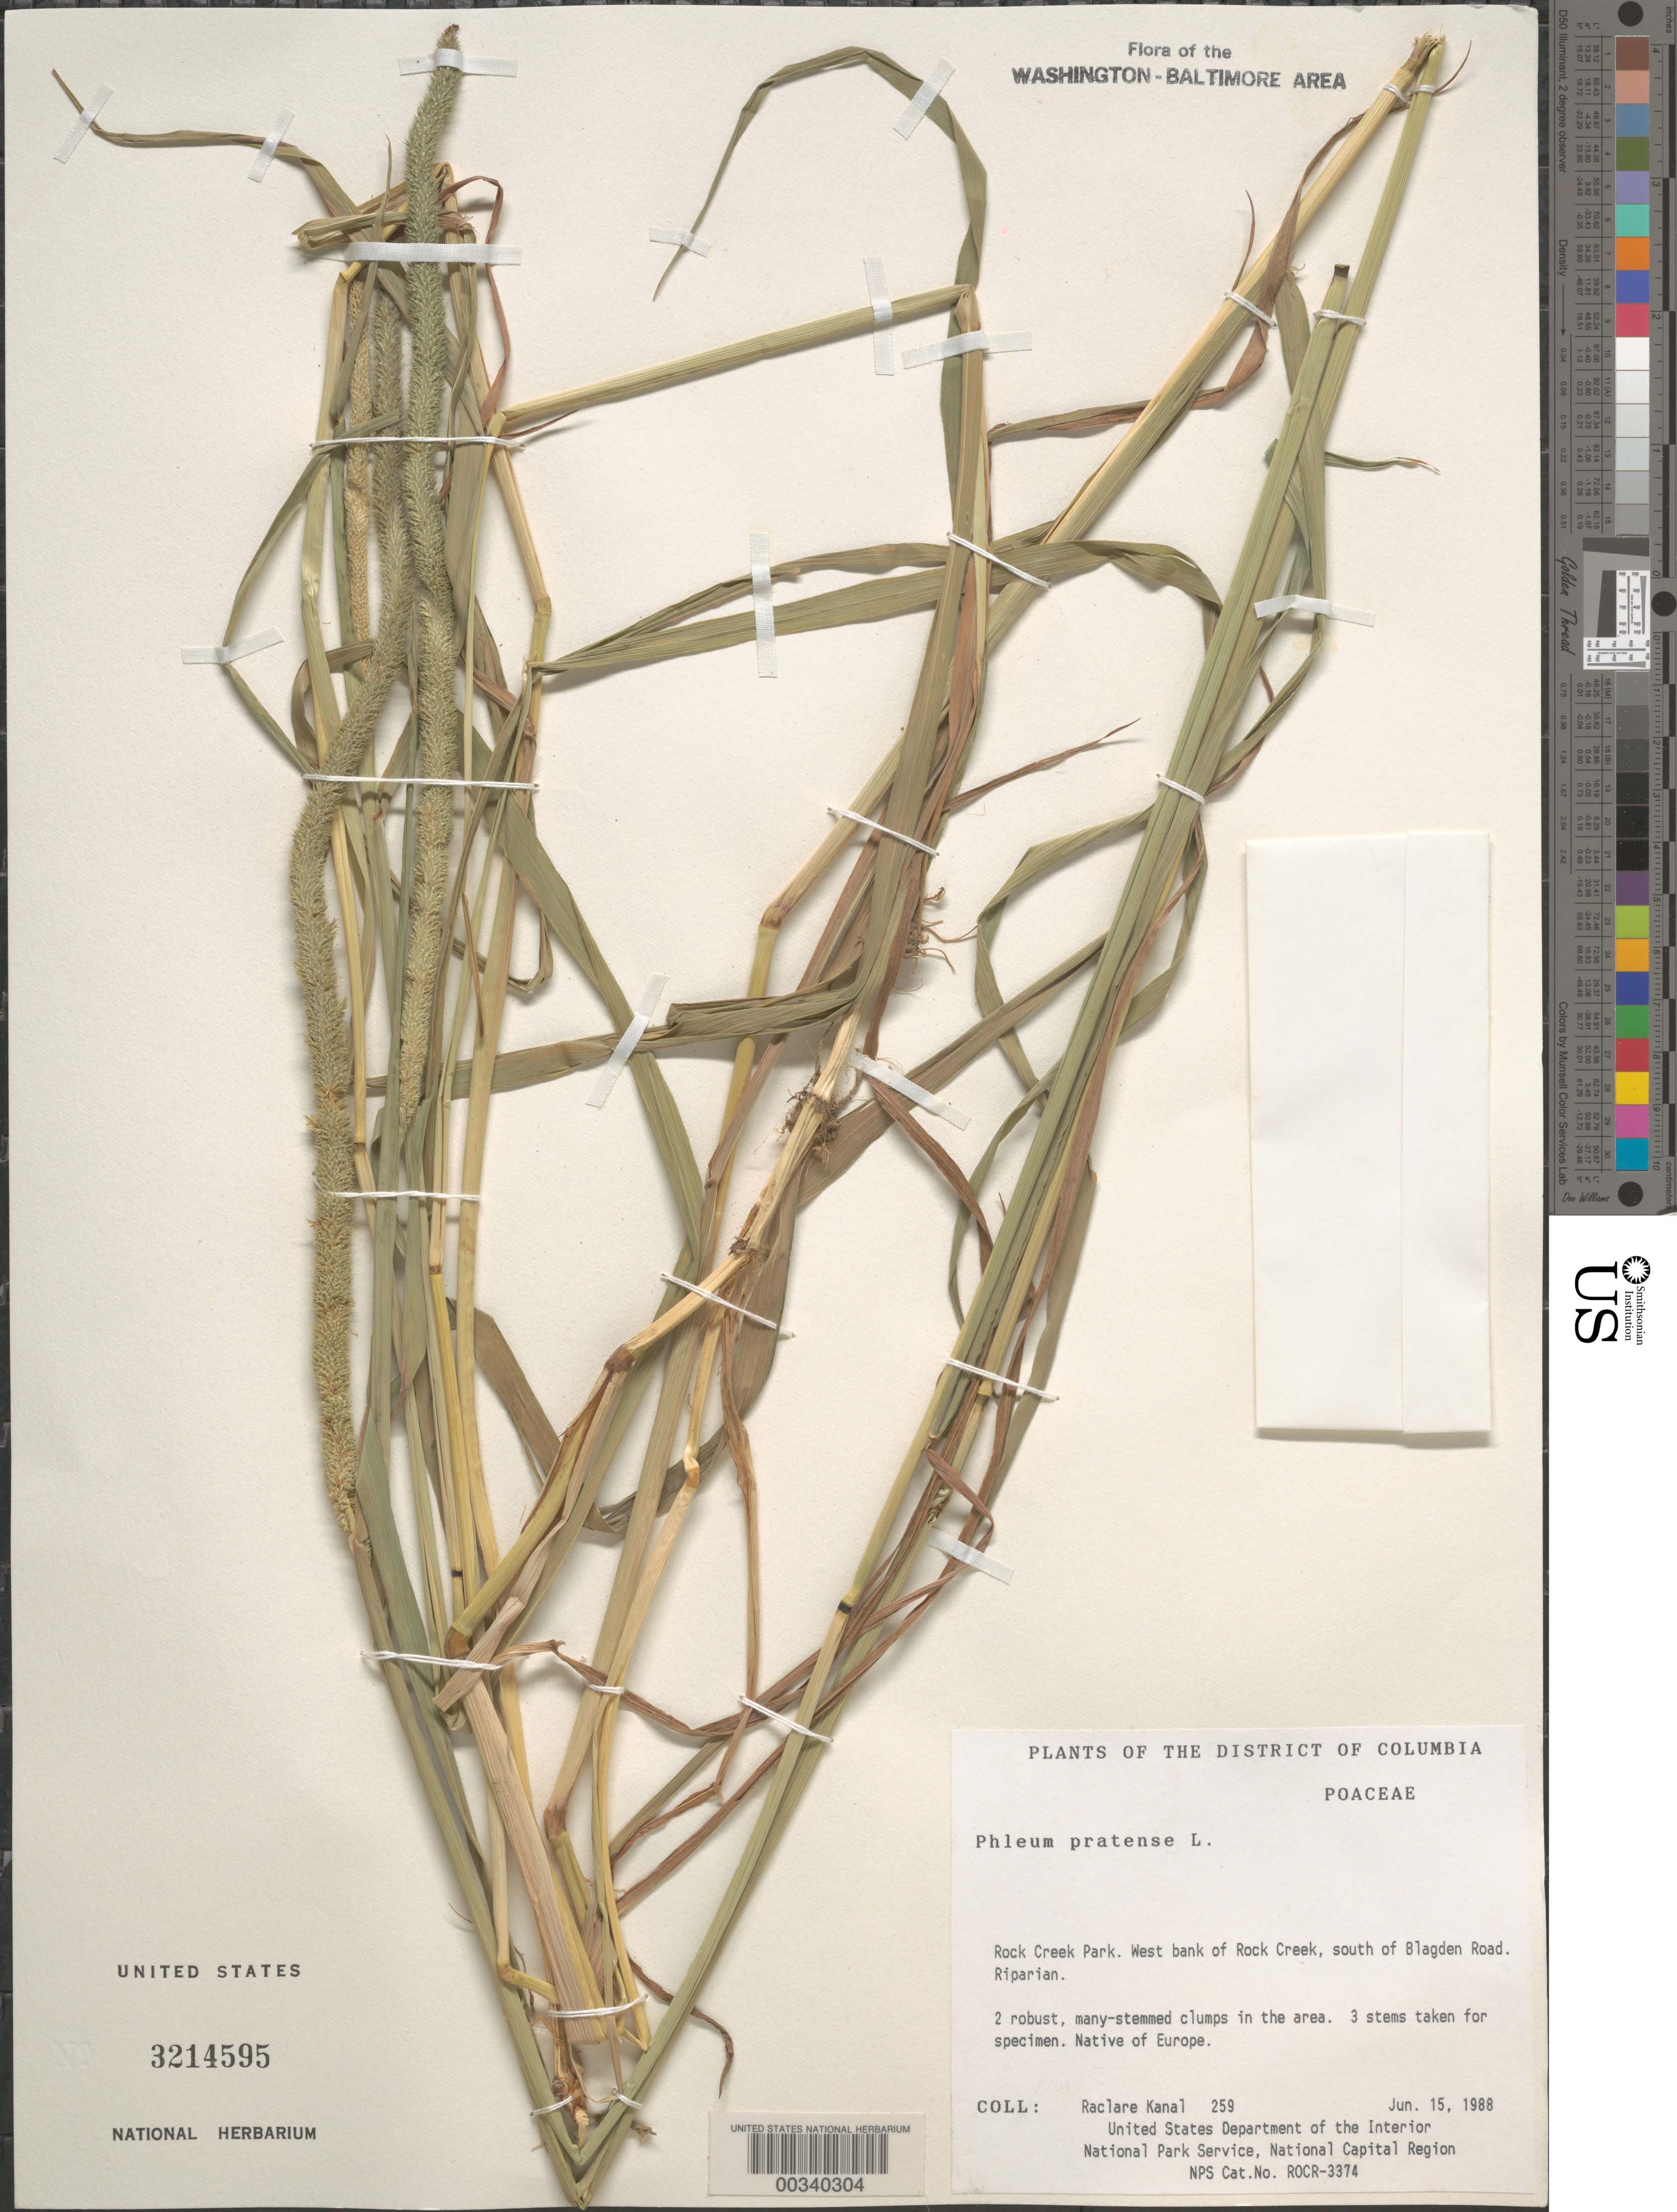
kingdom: Plantae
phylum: Tracheophyta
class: Liliopsida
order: Poales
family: Poaceae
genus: Phleum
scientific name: Phleum pratense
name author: L.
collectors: R. Kanal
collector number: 259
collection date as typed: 15 Jun 1988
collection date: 1988-06-15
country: United States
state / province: District of Columbia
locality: Rock Creek Park. W bank of creek, S of Blagden road Rock Creek Park and Vicinity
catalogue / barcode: US 3214595